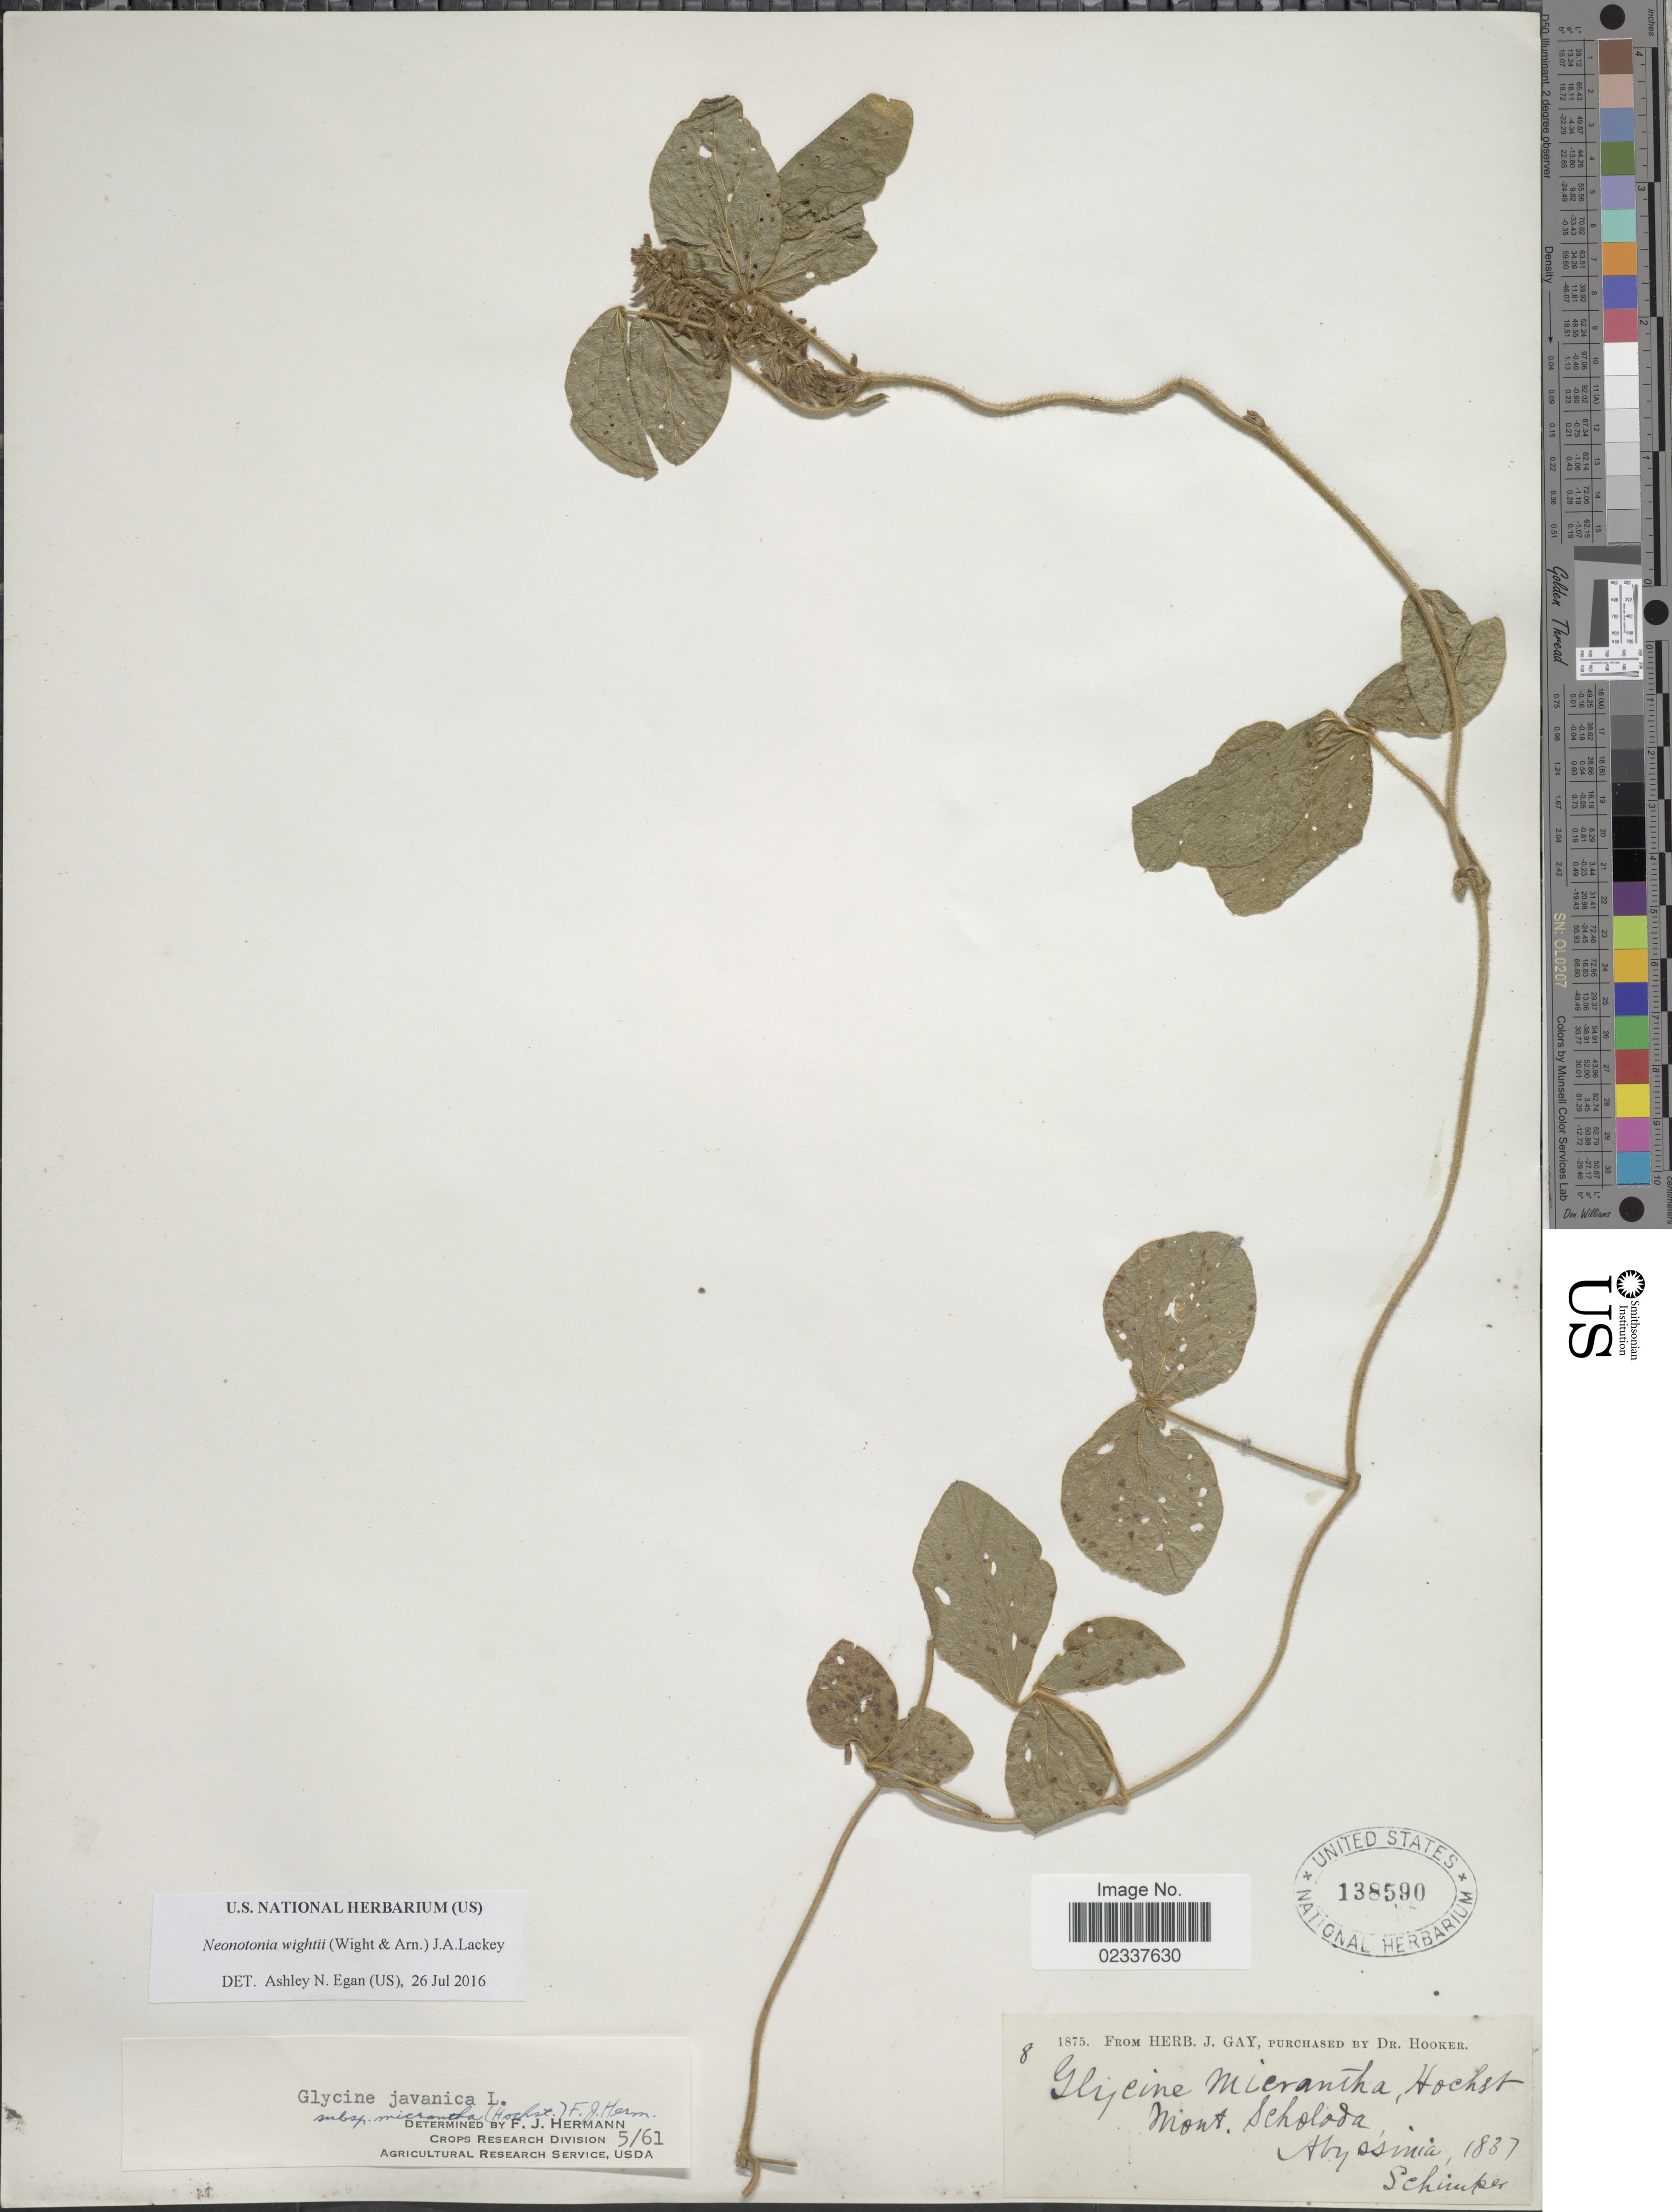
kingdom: Plantae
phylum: Tracheophyta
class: Magnoliopsida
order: Fabales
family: Fabaceae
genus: Neonotonia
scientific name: Neonotonia wightii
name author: (Arn.) J.A. Lackey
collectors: -. Schimper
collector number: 8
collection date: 1837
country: Ethiopia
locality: Mont. Scholoda, Abyssinia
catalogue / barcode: US 138590